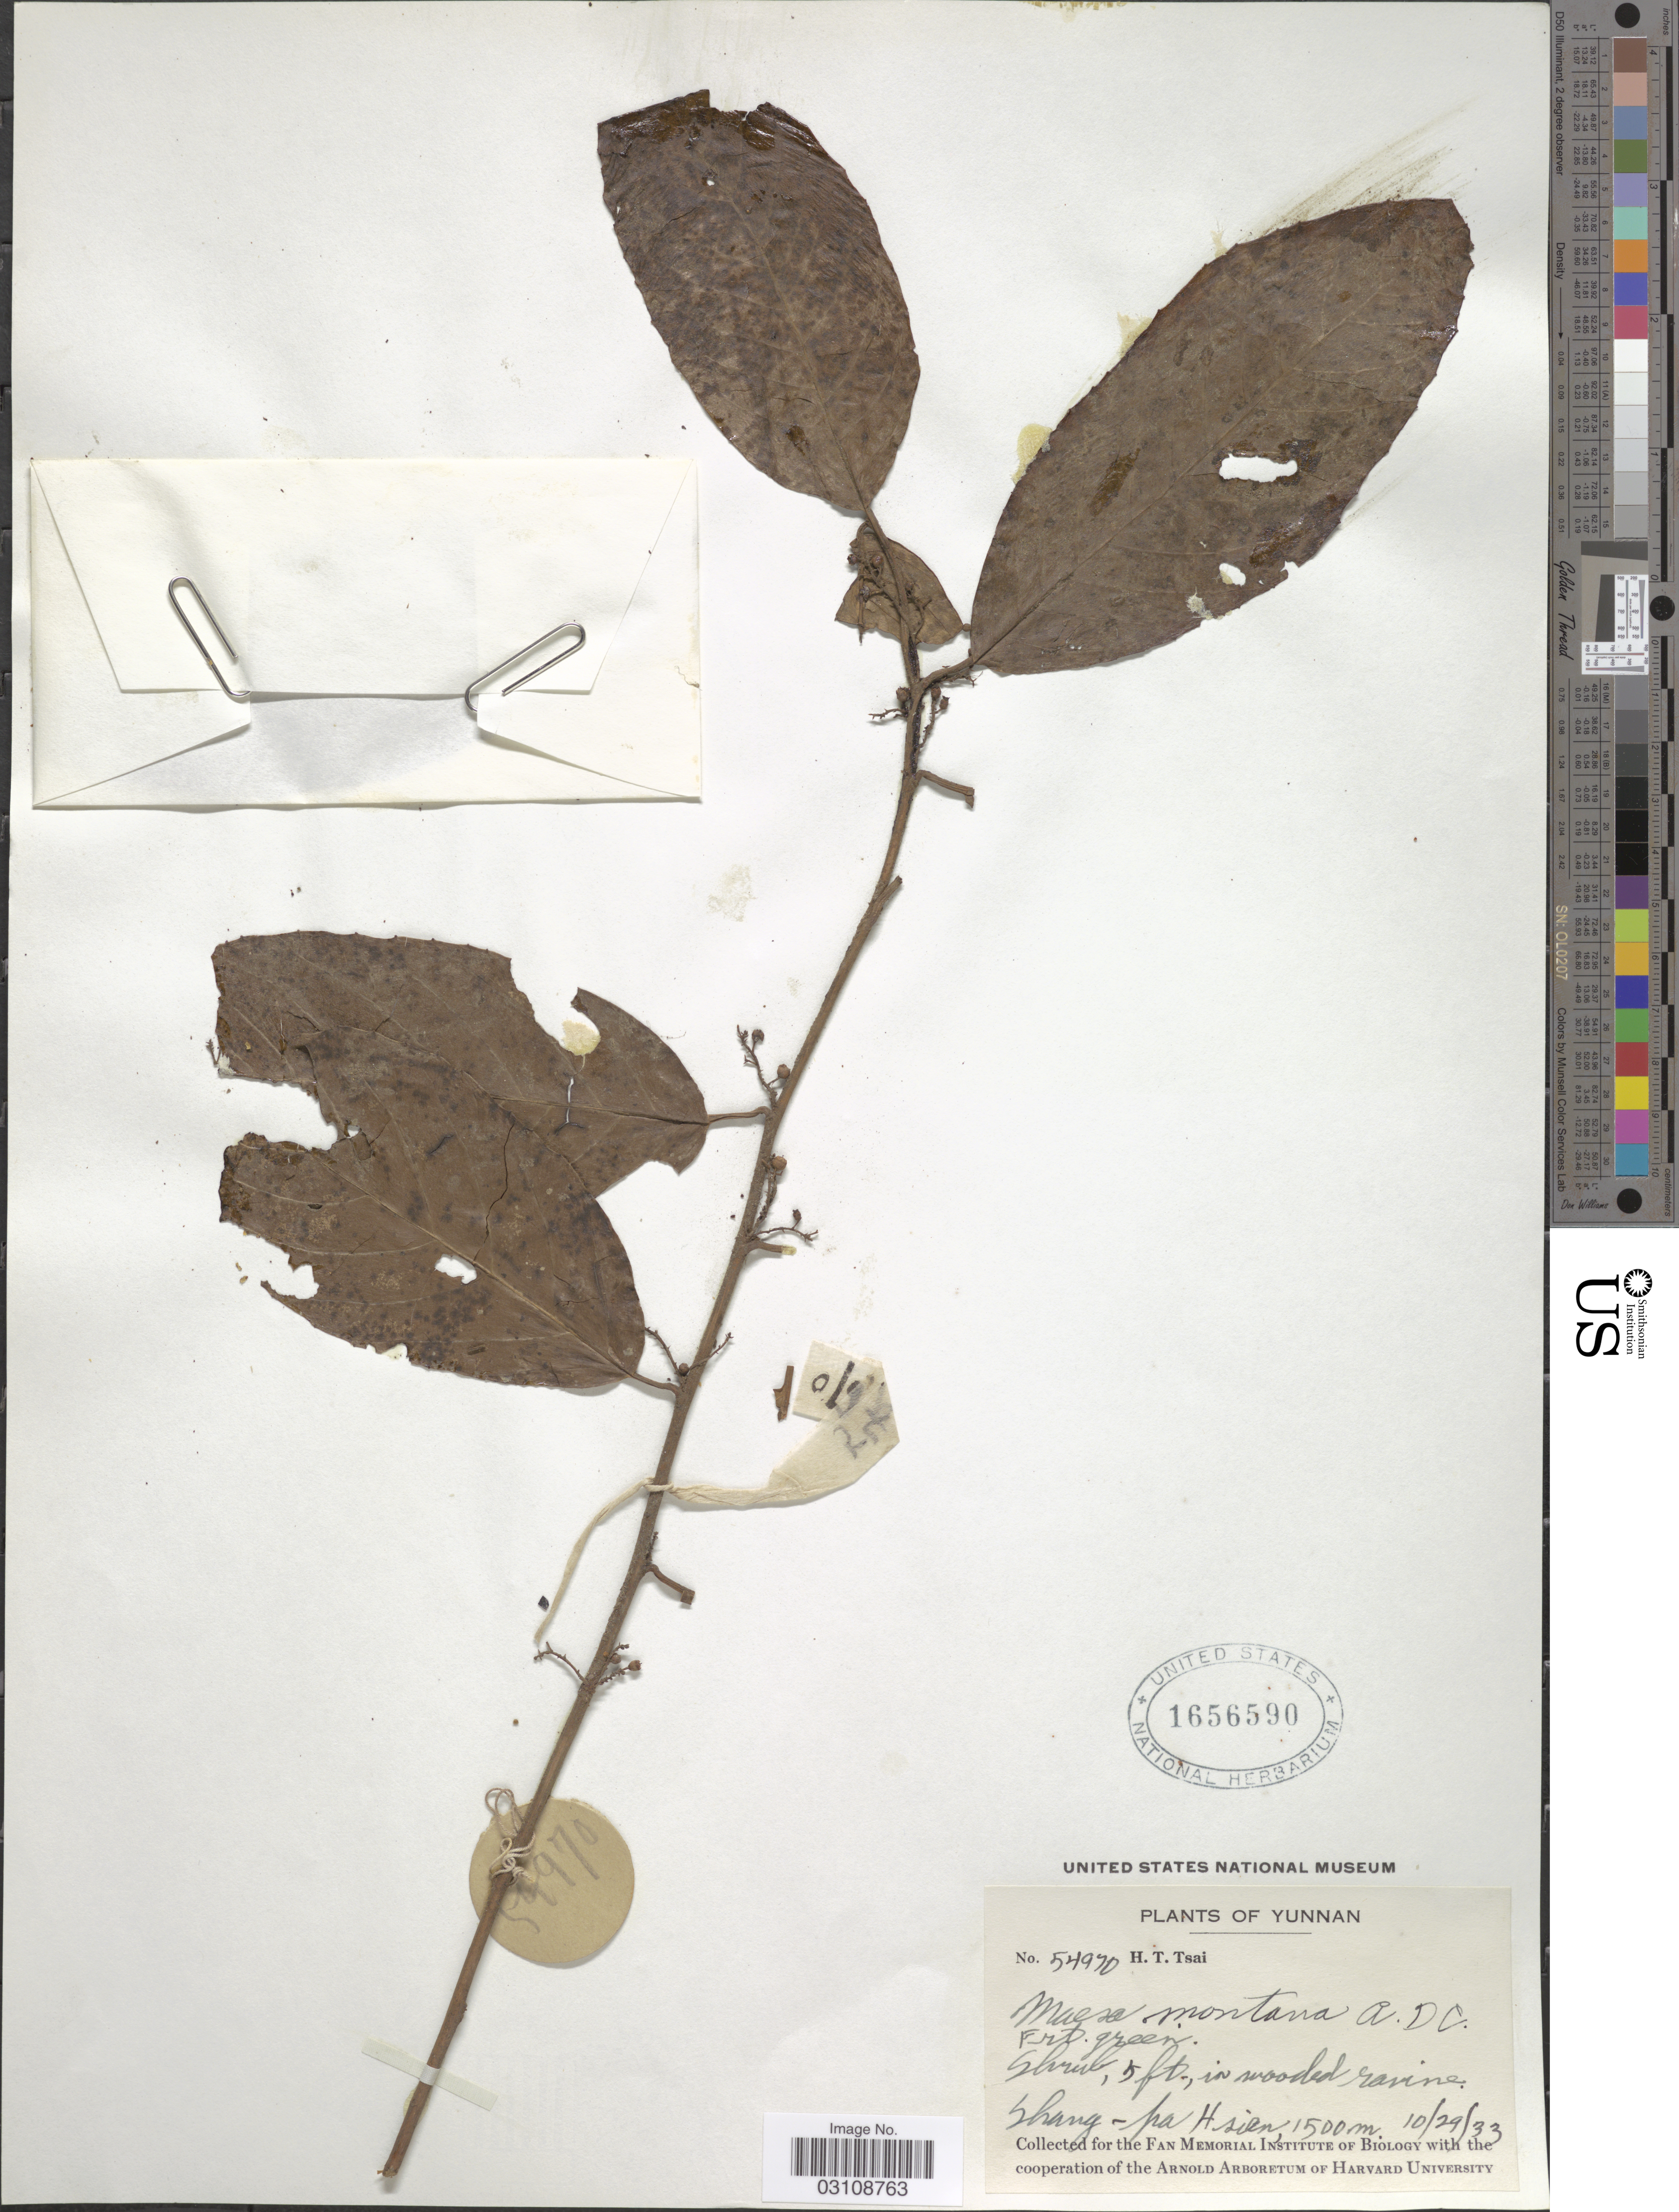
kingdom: Plantae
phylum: Tracheophyta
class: Magnoliopsida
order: Ericales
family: Primulaceae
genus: Maesa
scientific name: Maesa montana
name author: A. DC.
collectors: H. Tsai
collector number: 54970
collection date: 1933-10-29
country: China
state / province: Yunnan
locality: Shang-pa Hsien.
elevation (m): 1500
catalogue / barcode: US 1656590